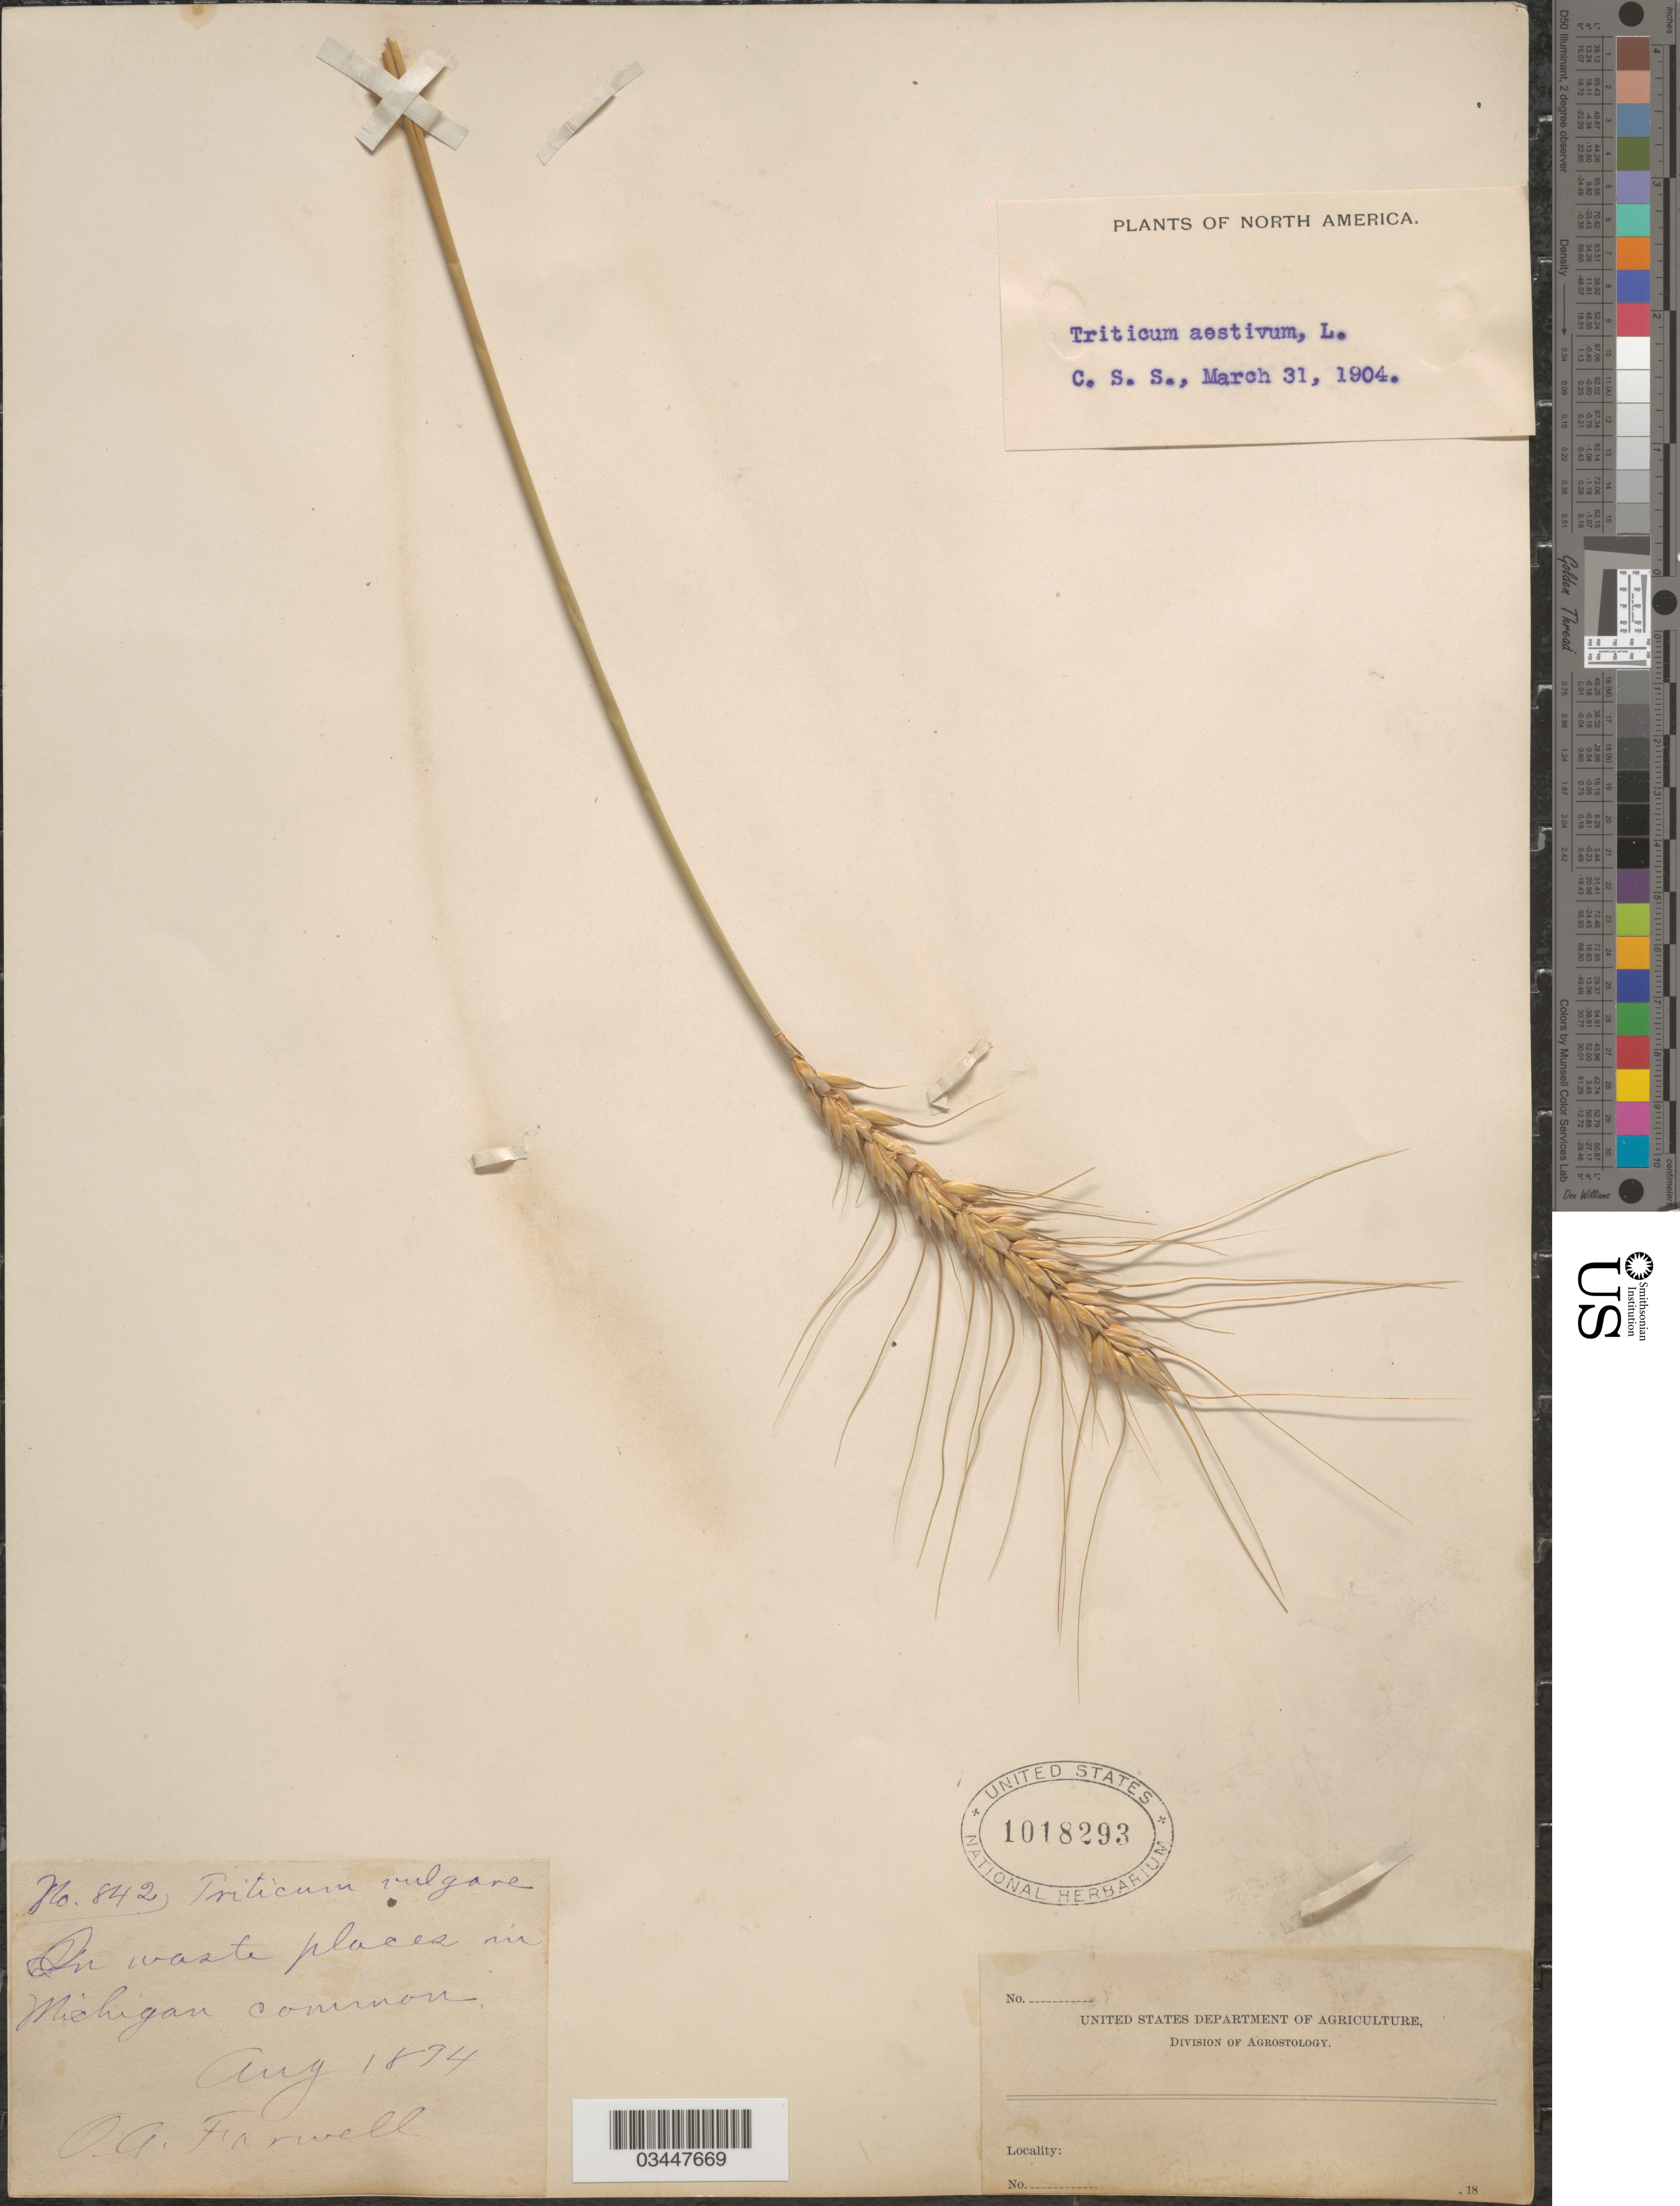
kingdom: Plantae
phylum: Tracheophyta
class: Liliopsida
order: Poales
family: Poaceae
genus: Triticum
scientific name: Triticum aestivum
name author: L.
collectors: O. Farwell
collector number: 842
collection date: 1874-08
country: United States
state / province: Michigan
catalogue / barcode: US 1018293